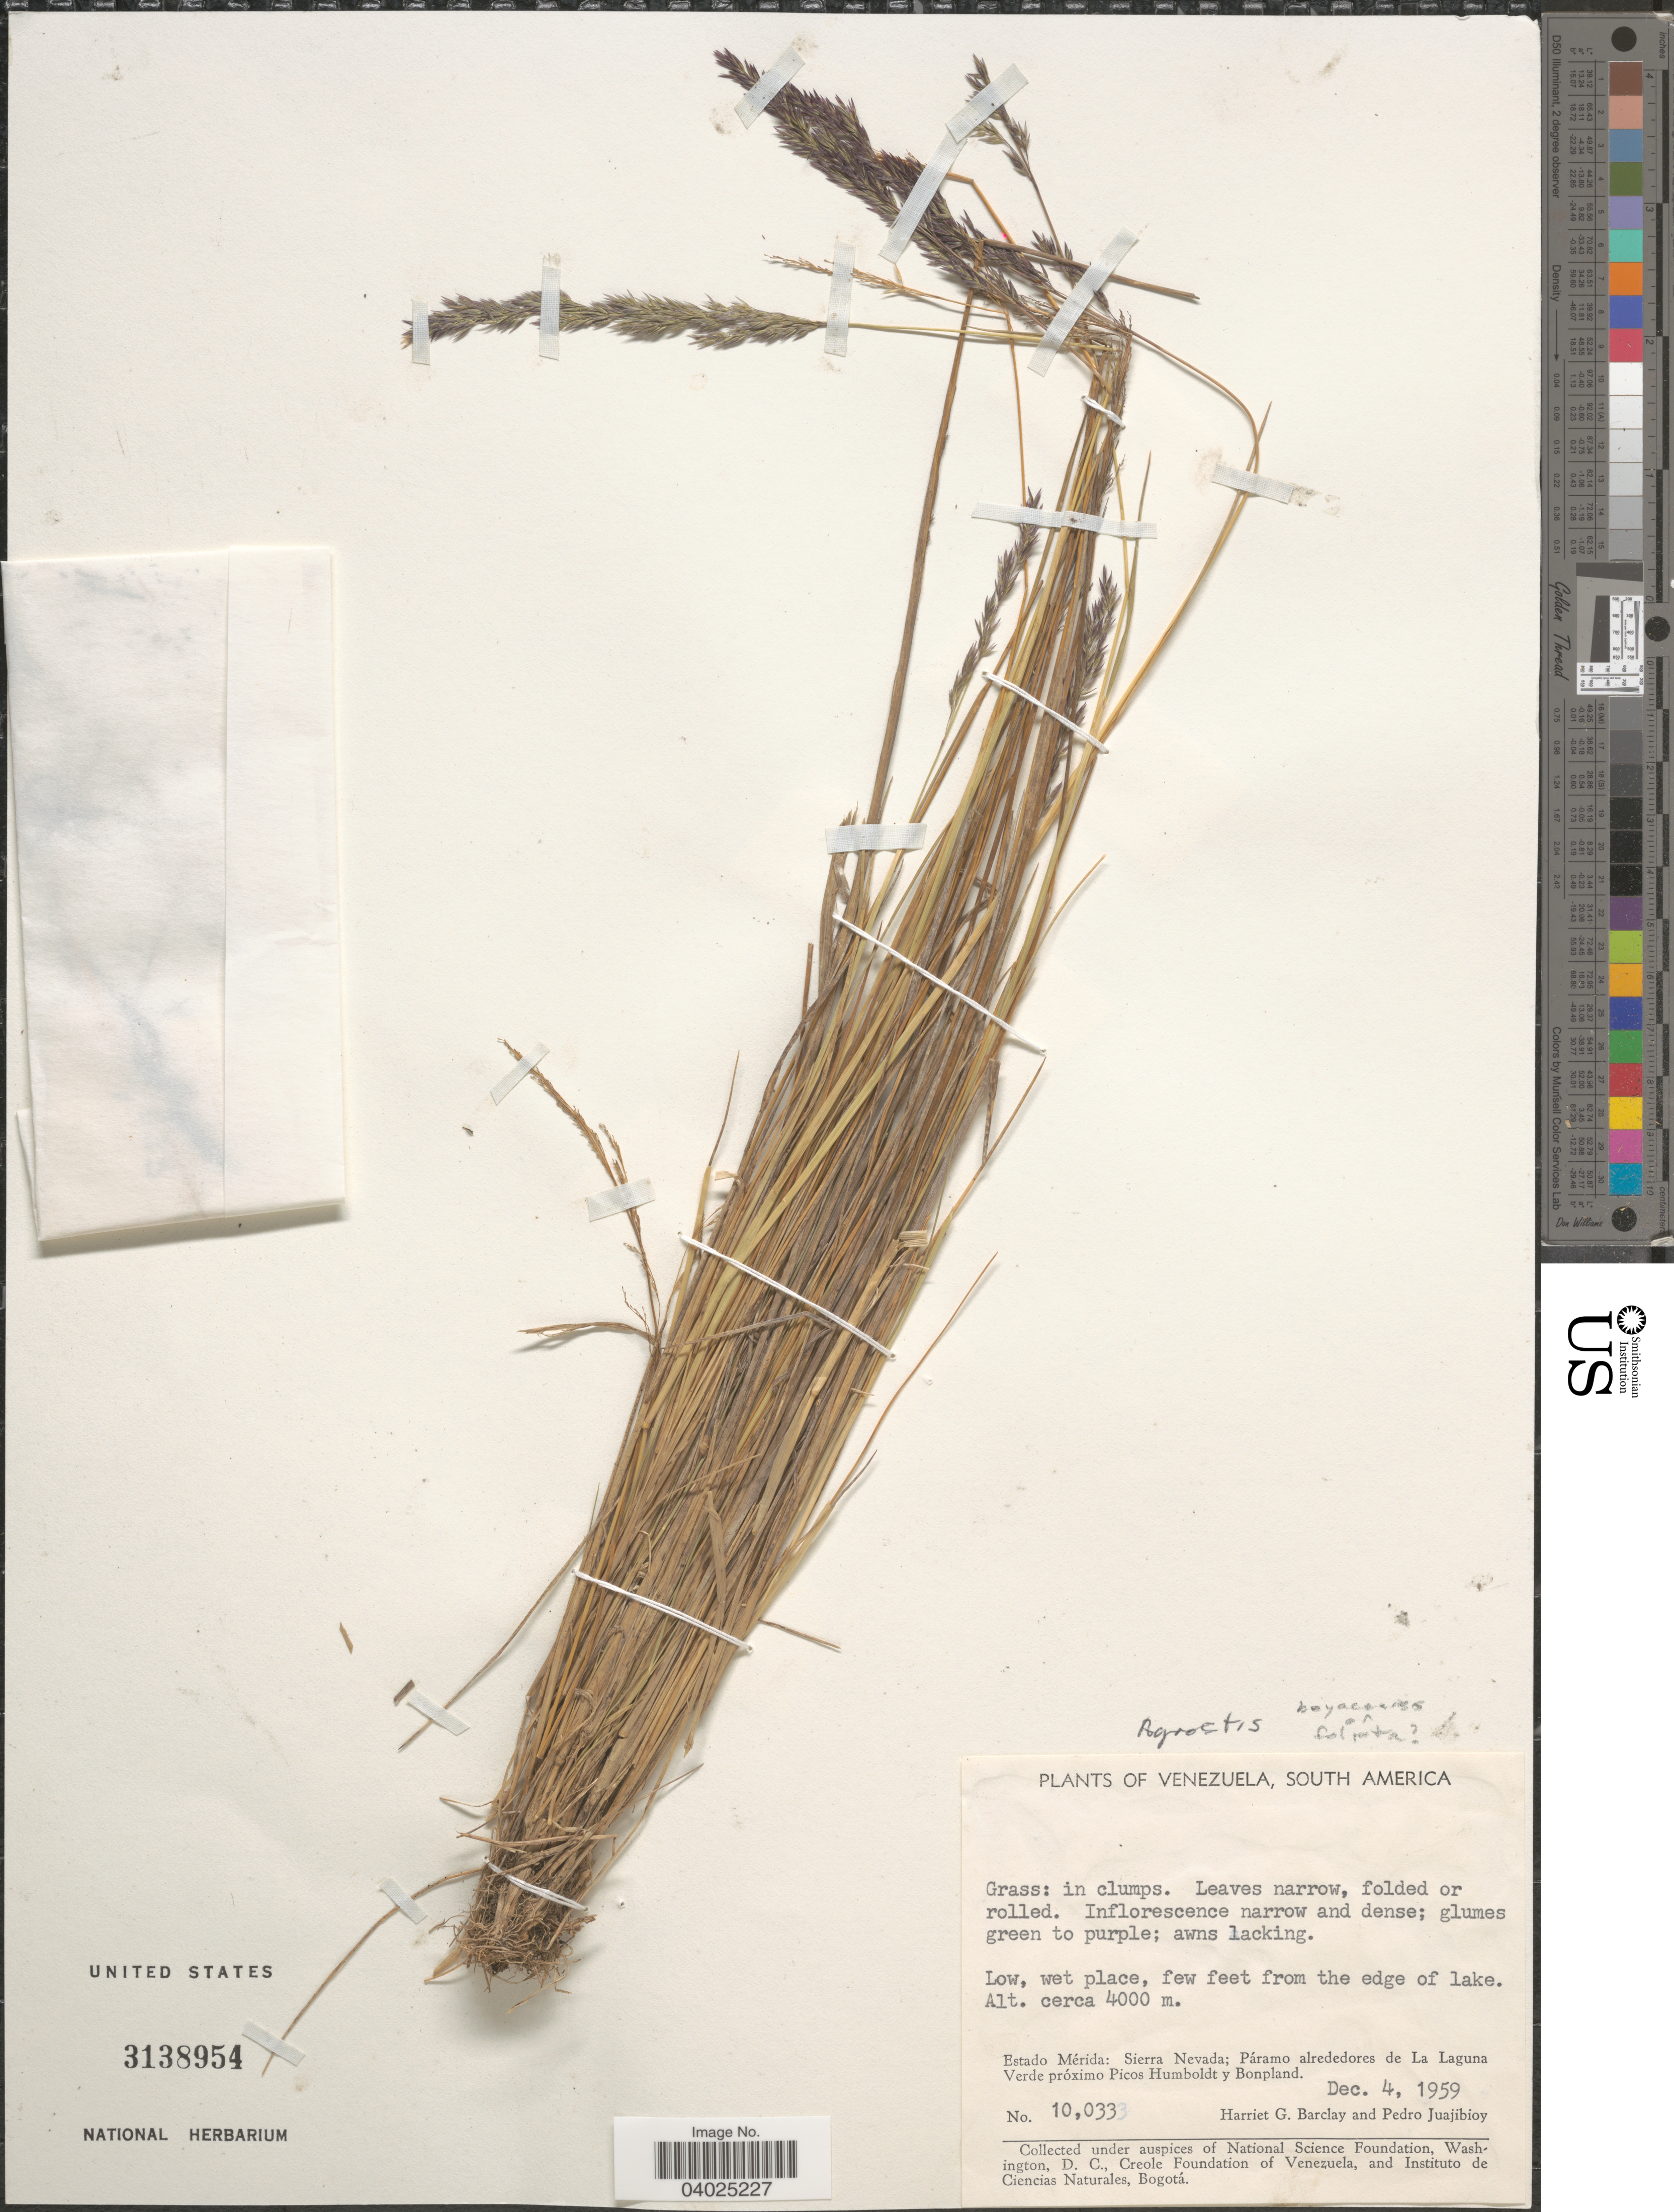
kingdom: Plantae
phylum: Tracheophyta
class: Liliopsida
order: Poales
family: Poaceae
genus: Agrostis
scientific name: Agrostis sp.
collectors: H. G. Barclay & P. Juajibioy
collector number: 10033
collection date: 1959-12-04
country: Venezuela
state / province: Merida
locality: Few feet from the edge of lake. Sierra Nevada; Páramo alrededores de La Laguna Verde próximo Picos Humboldt y Bonpland.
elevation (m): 4000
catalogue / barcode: US 3138954